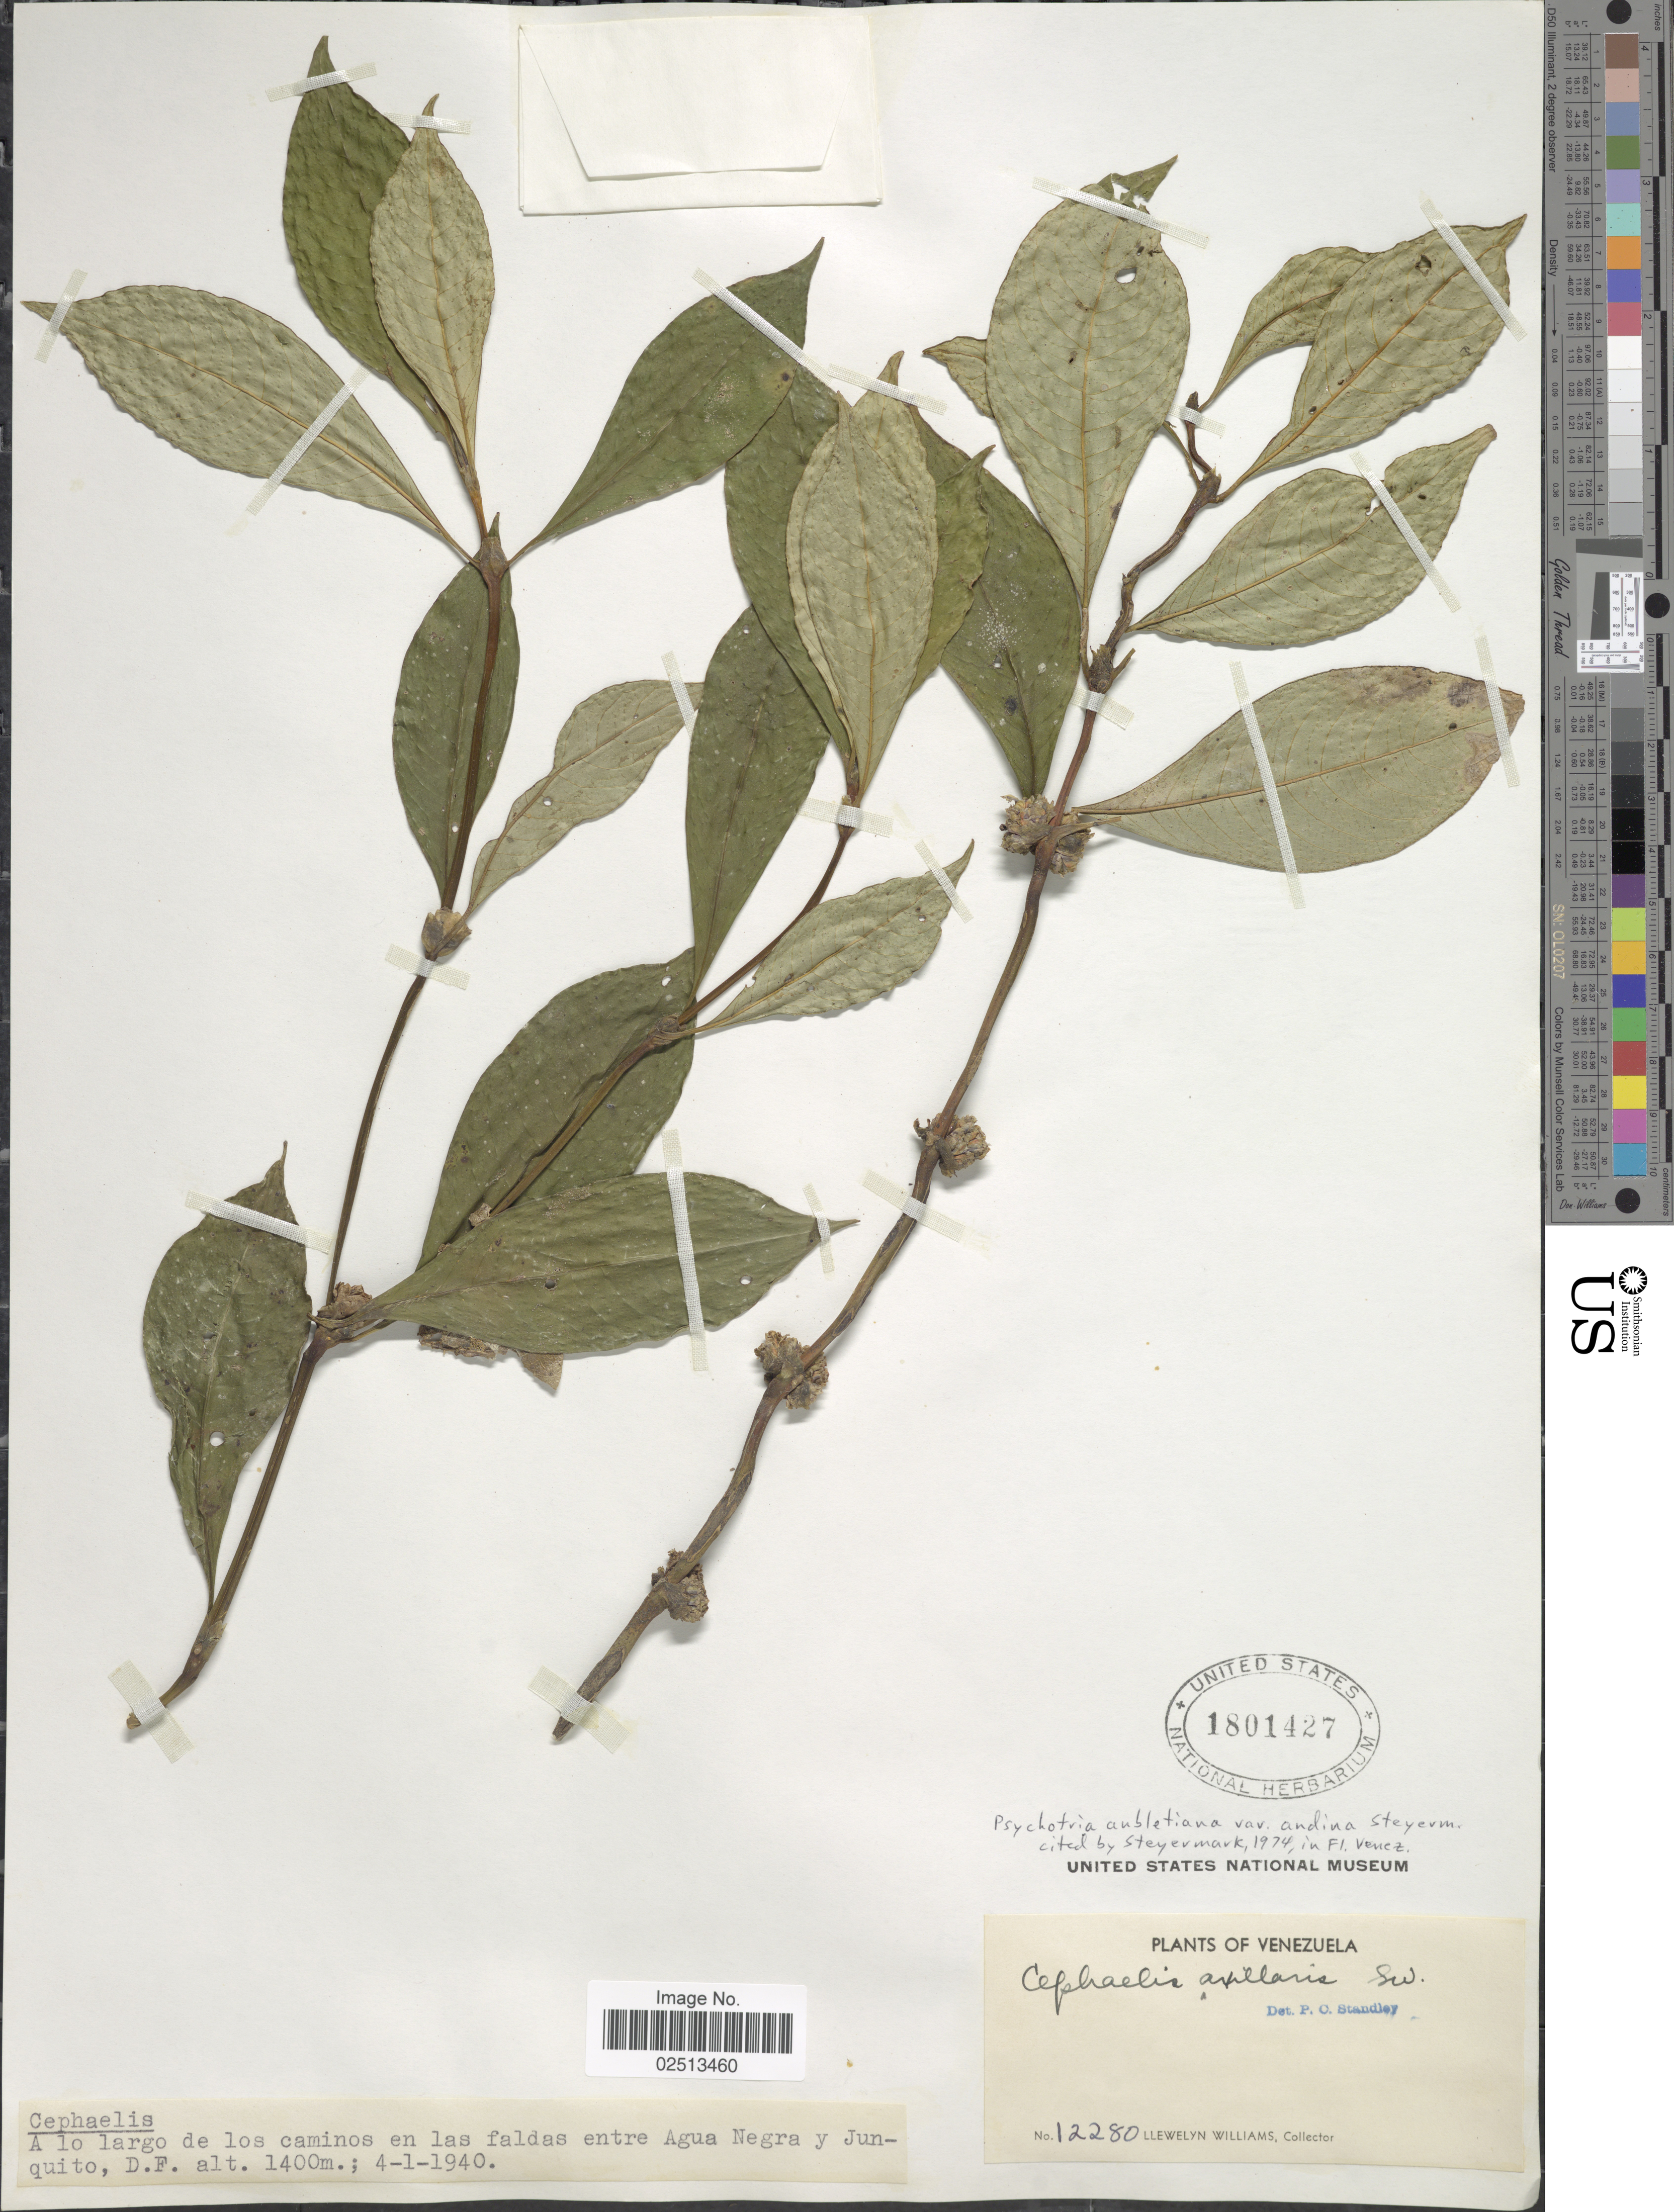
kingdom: Plantae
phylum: Tracheophyta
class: Magnoliopsida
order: Gentianales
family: Rubiaceae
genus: Psychotria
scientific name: Psychotria aubletiana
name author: Steyerm.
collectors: Ll. Williams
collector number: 12280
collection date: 1940-01-04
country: Venezuela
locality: A lo largo de los caminos en las faldas entre Agua Negra y Junquito, D. F.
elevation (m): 1400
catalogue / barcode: US 1801427